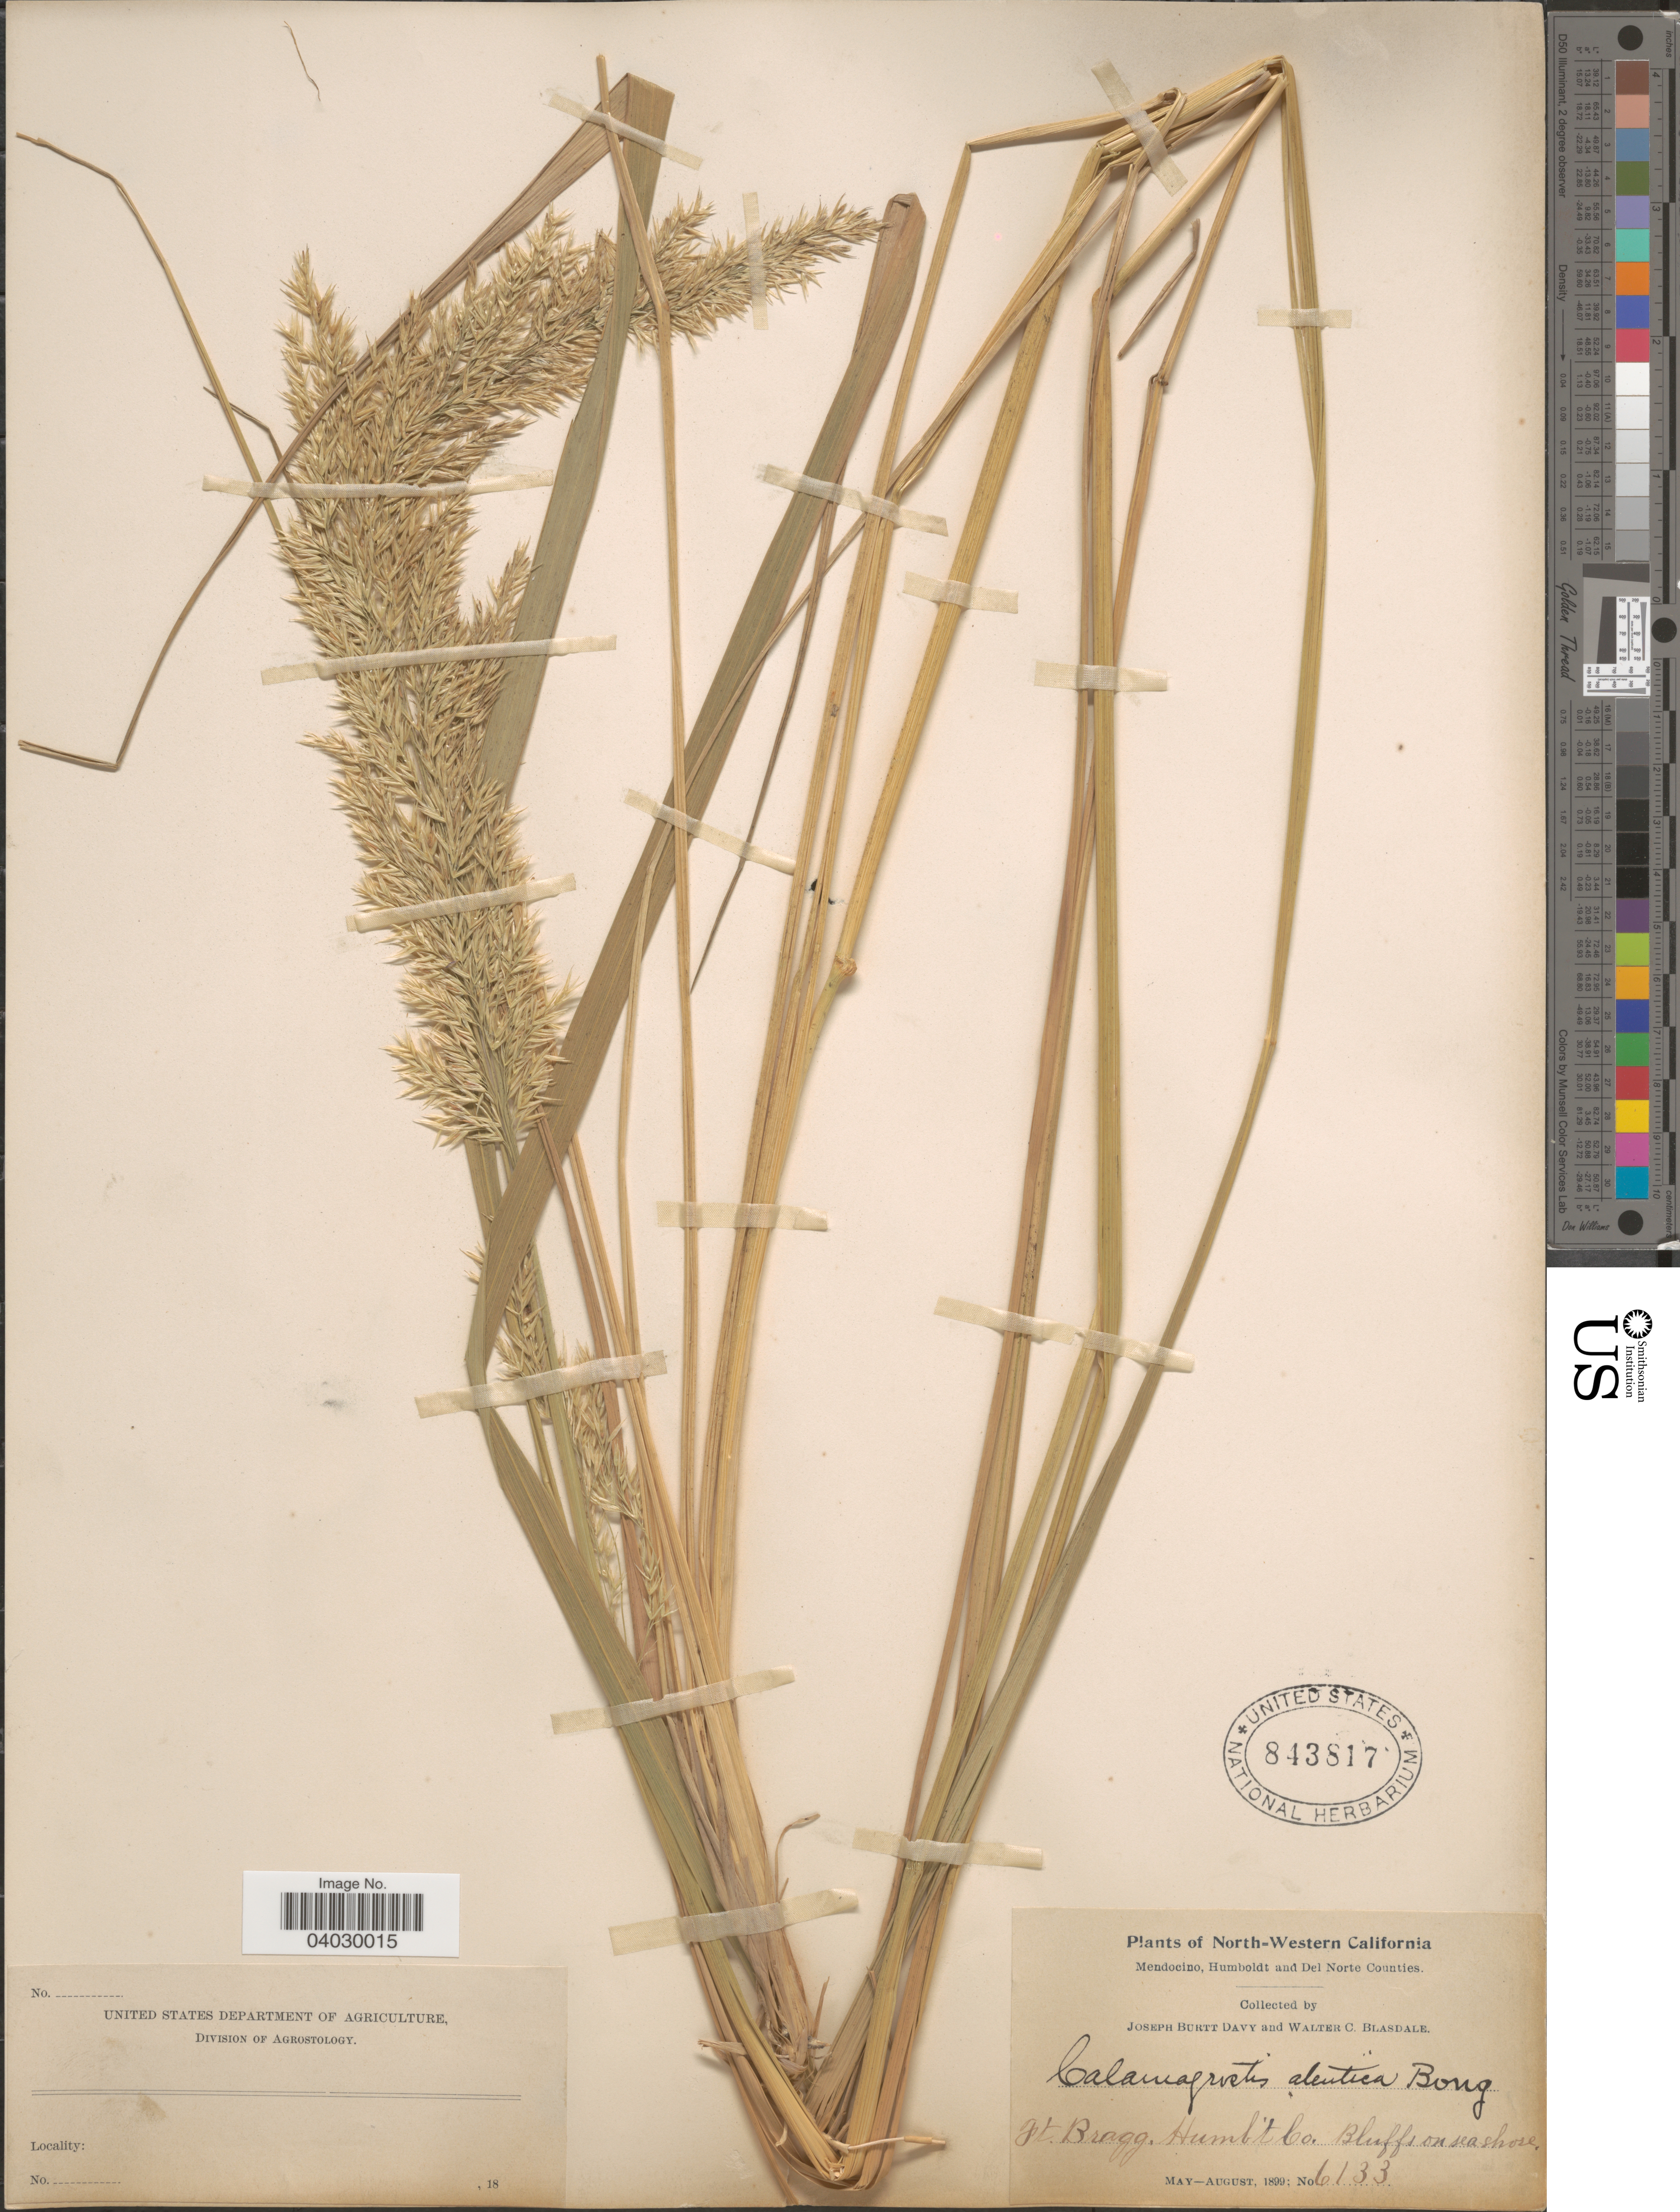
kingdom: Plantae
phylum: Tracheophyta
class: Liliopsida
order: Poales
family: Poaceae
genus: Calamagrostis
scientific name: Calamagrostis nutkaensis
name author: (J. Presl) Steud.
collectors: J. Burtt Davy & W. Blasdale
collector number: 6133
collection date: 1899-05/1899-08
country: United States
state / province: California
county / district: Humboldt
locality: North-Western California. Ft. Bragg. Humb't Co.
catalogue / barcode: US 843817